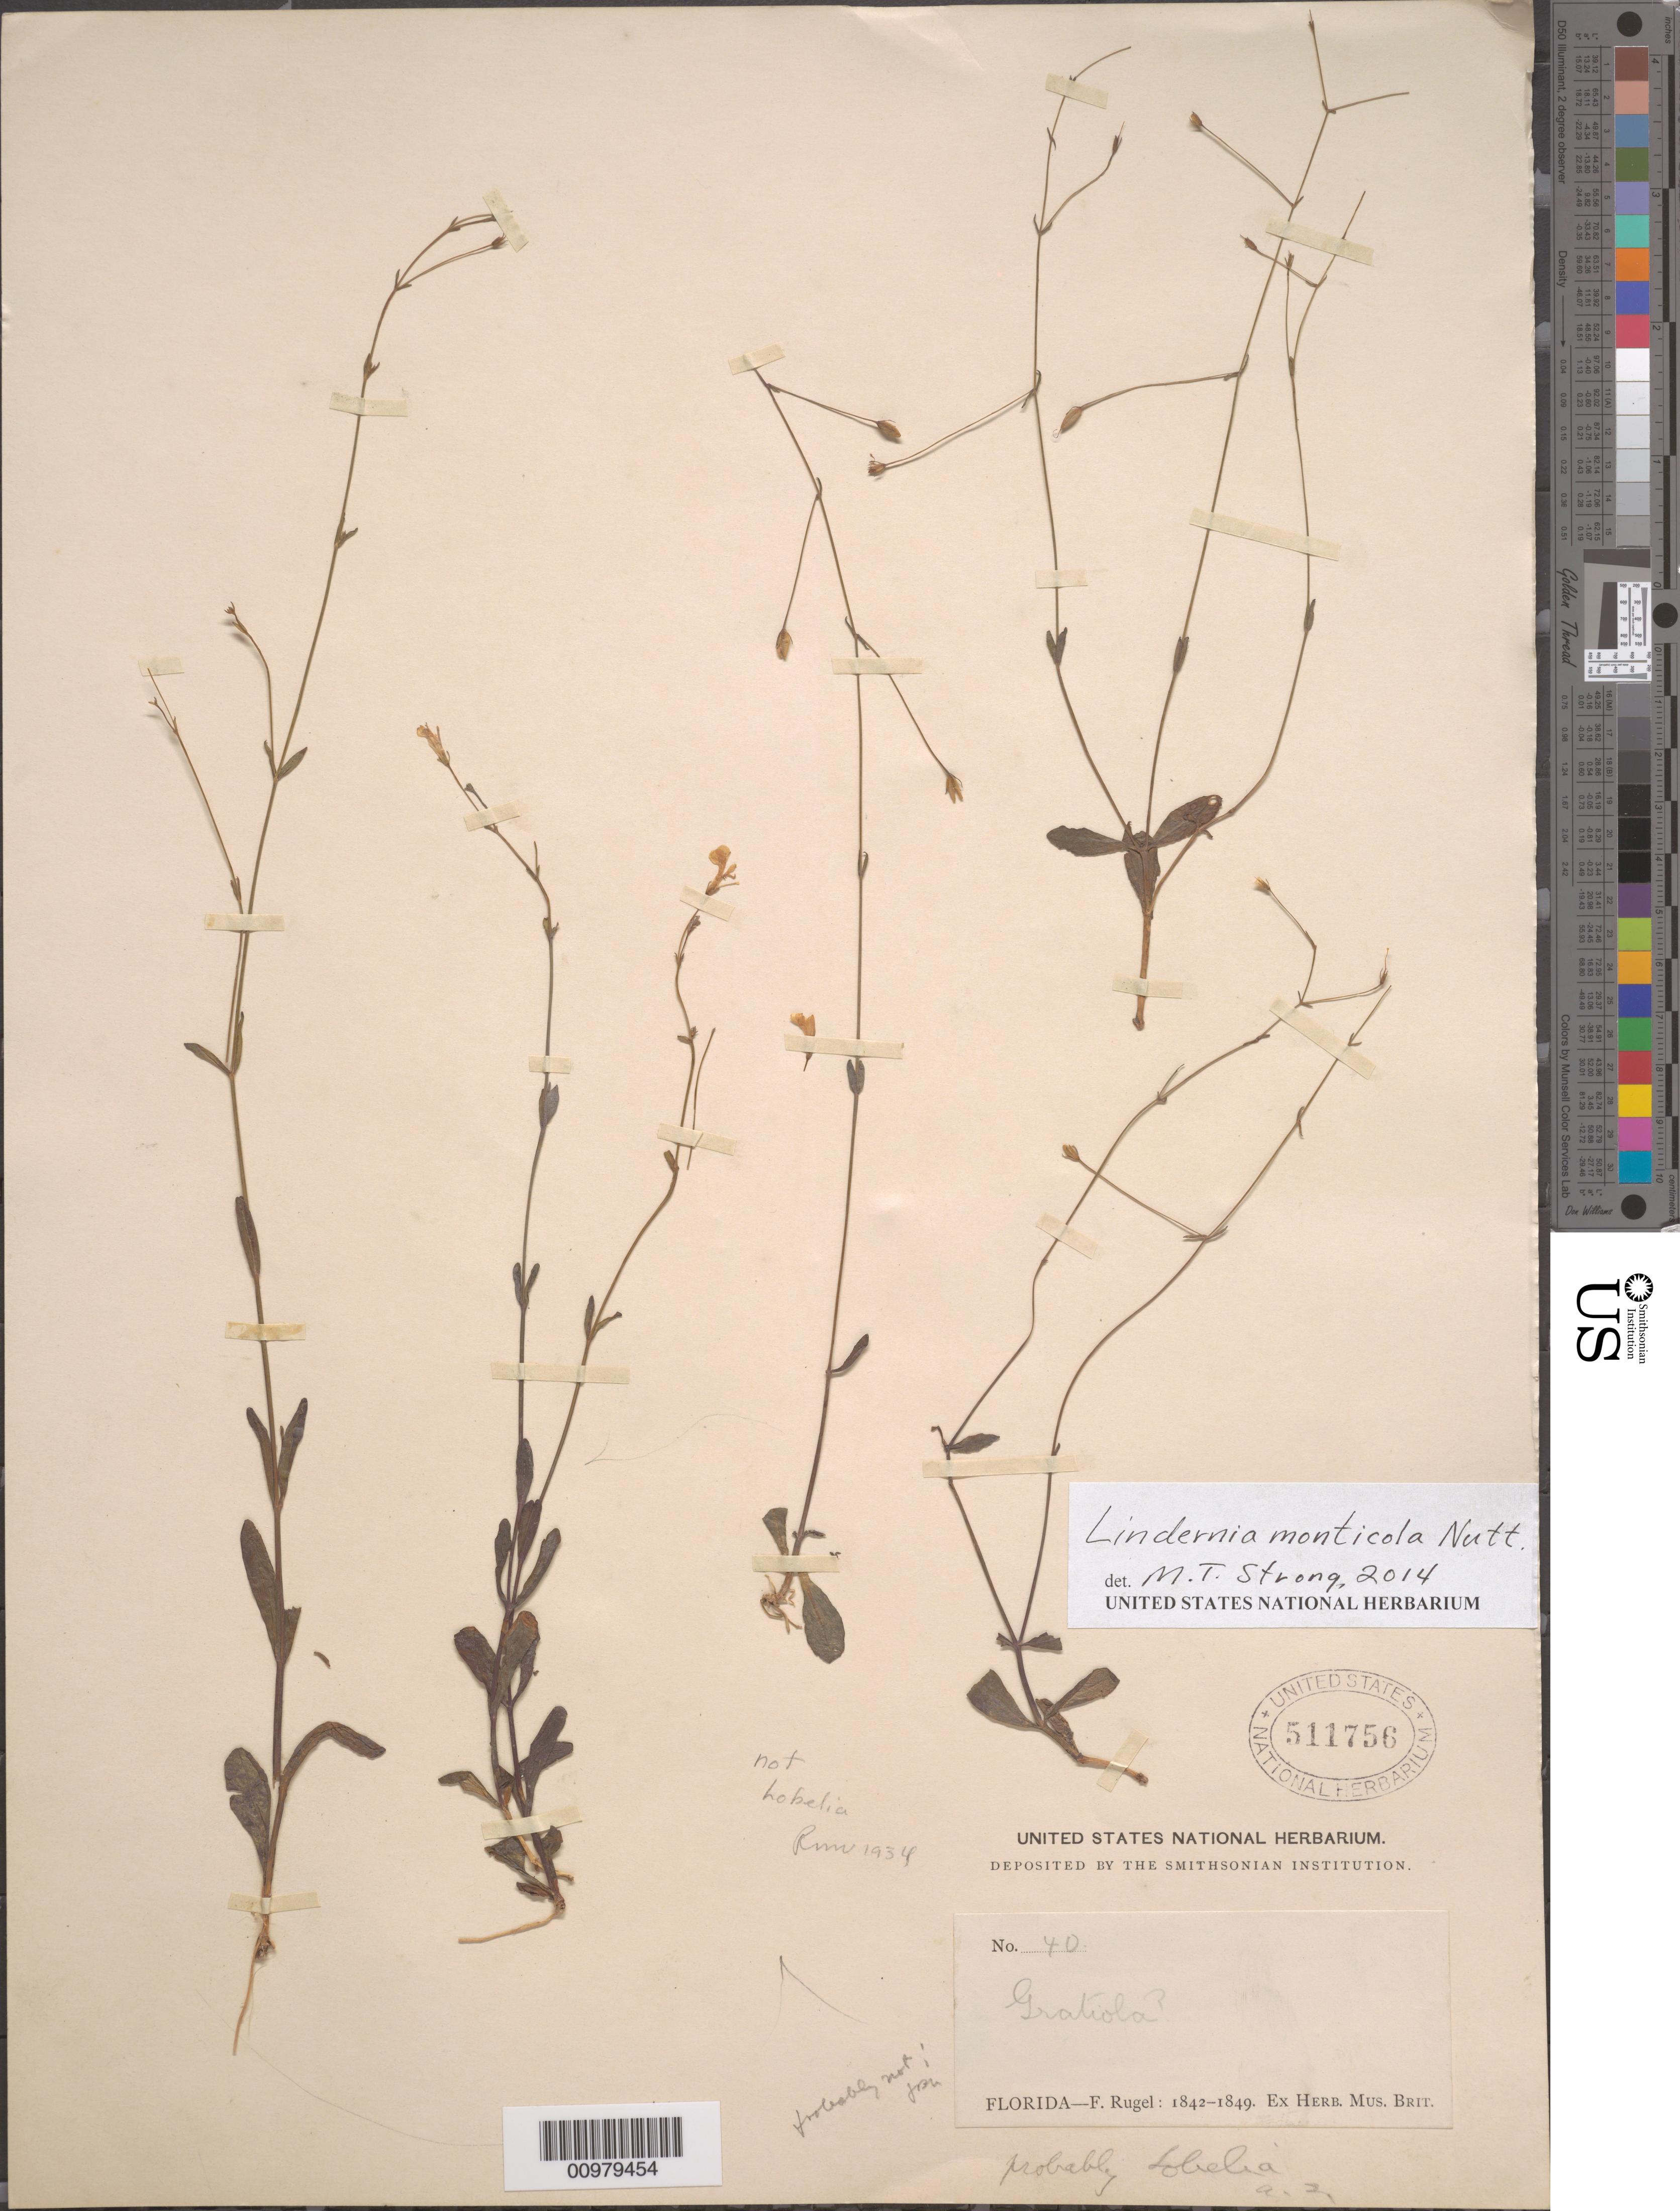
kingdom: Plantae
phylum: Tracheophyta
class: Magnoliopsida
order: Asterales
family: Campanulaceae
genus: Lobelia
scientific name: Lobelia sp.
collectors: F. Rugel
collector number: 40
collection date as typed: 1842 to -- --- 1849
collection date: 1842/1849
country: United States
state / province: Florida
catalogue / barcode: US 511756